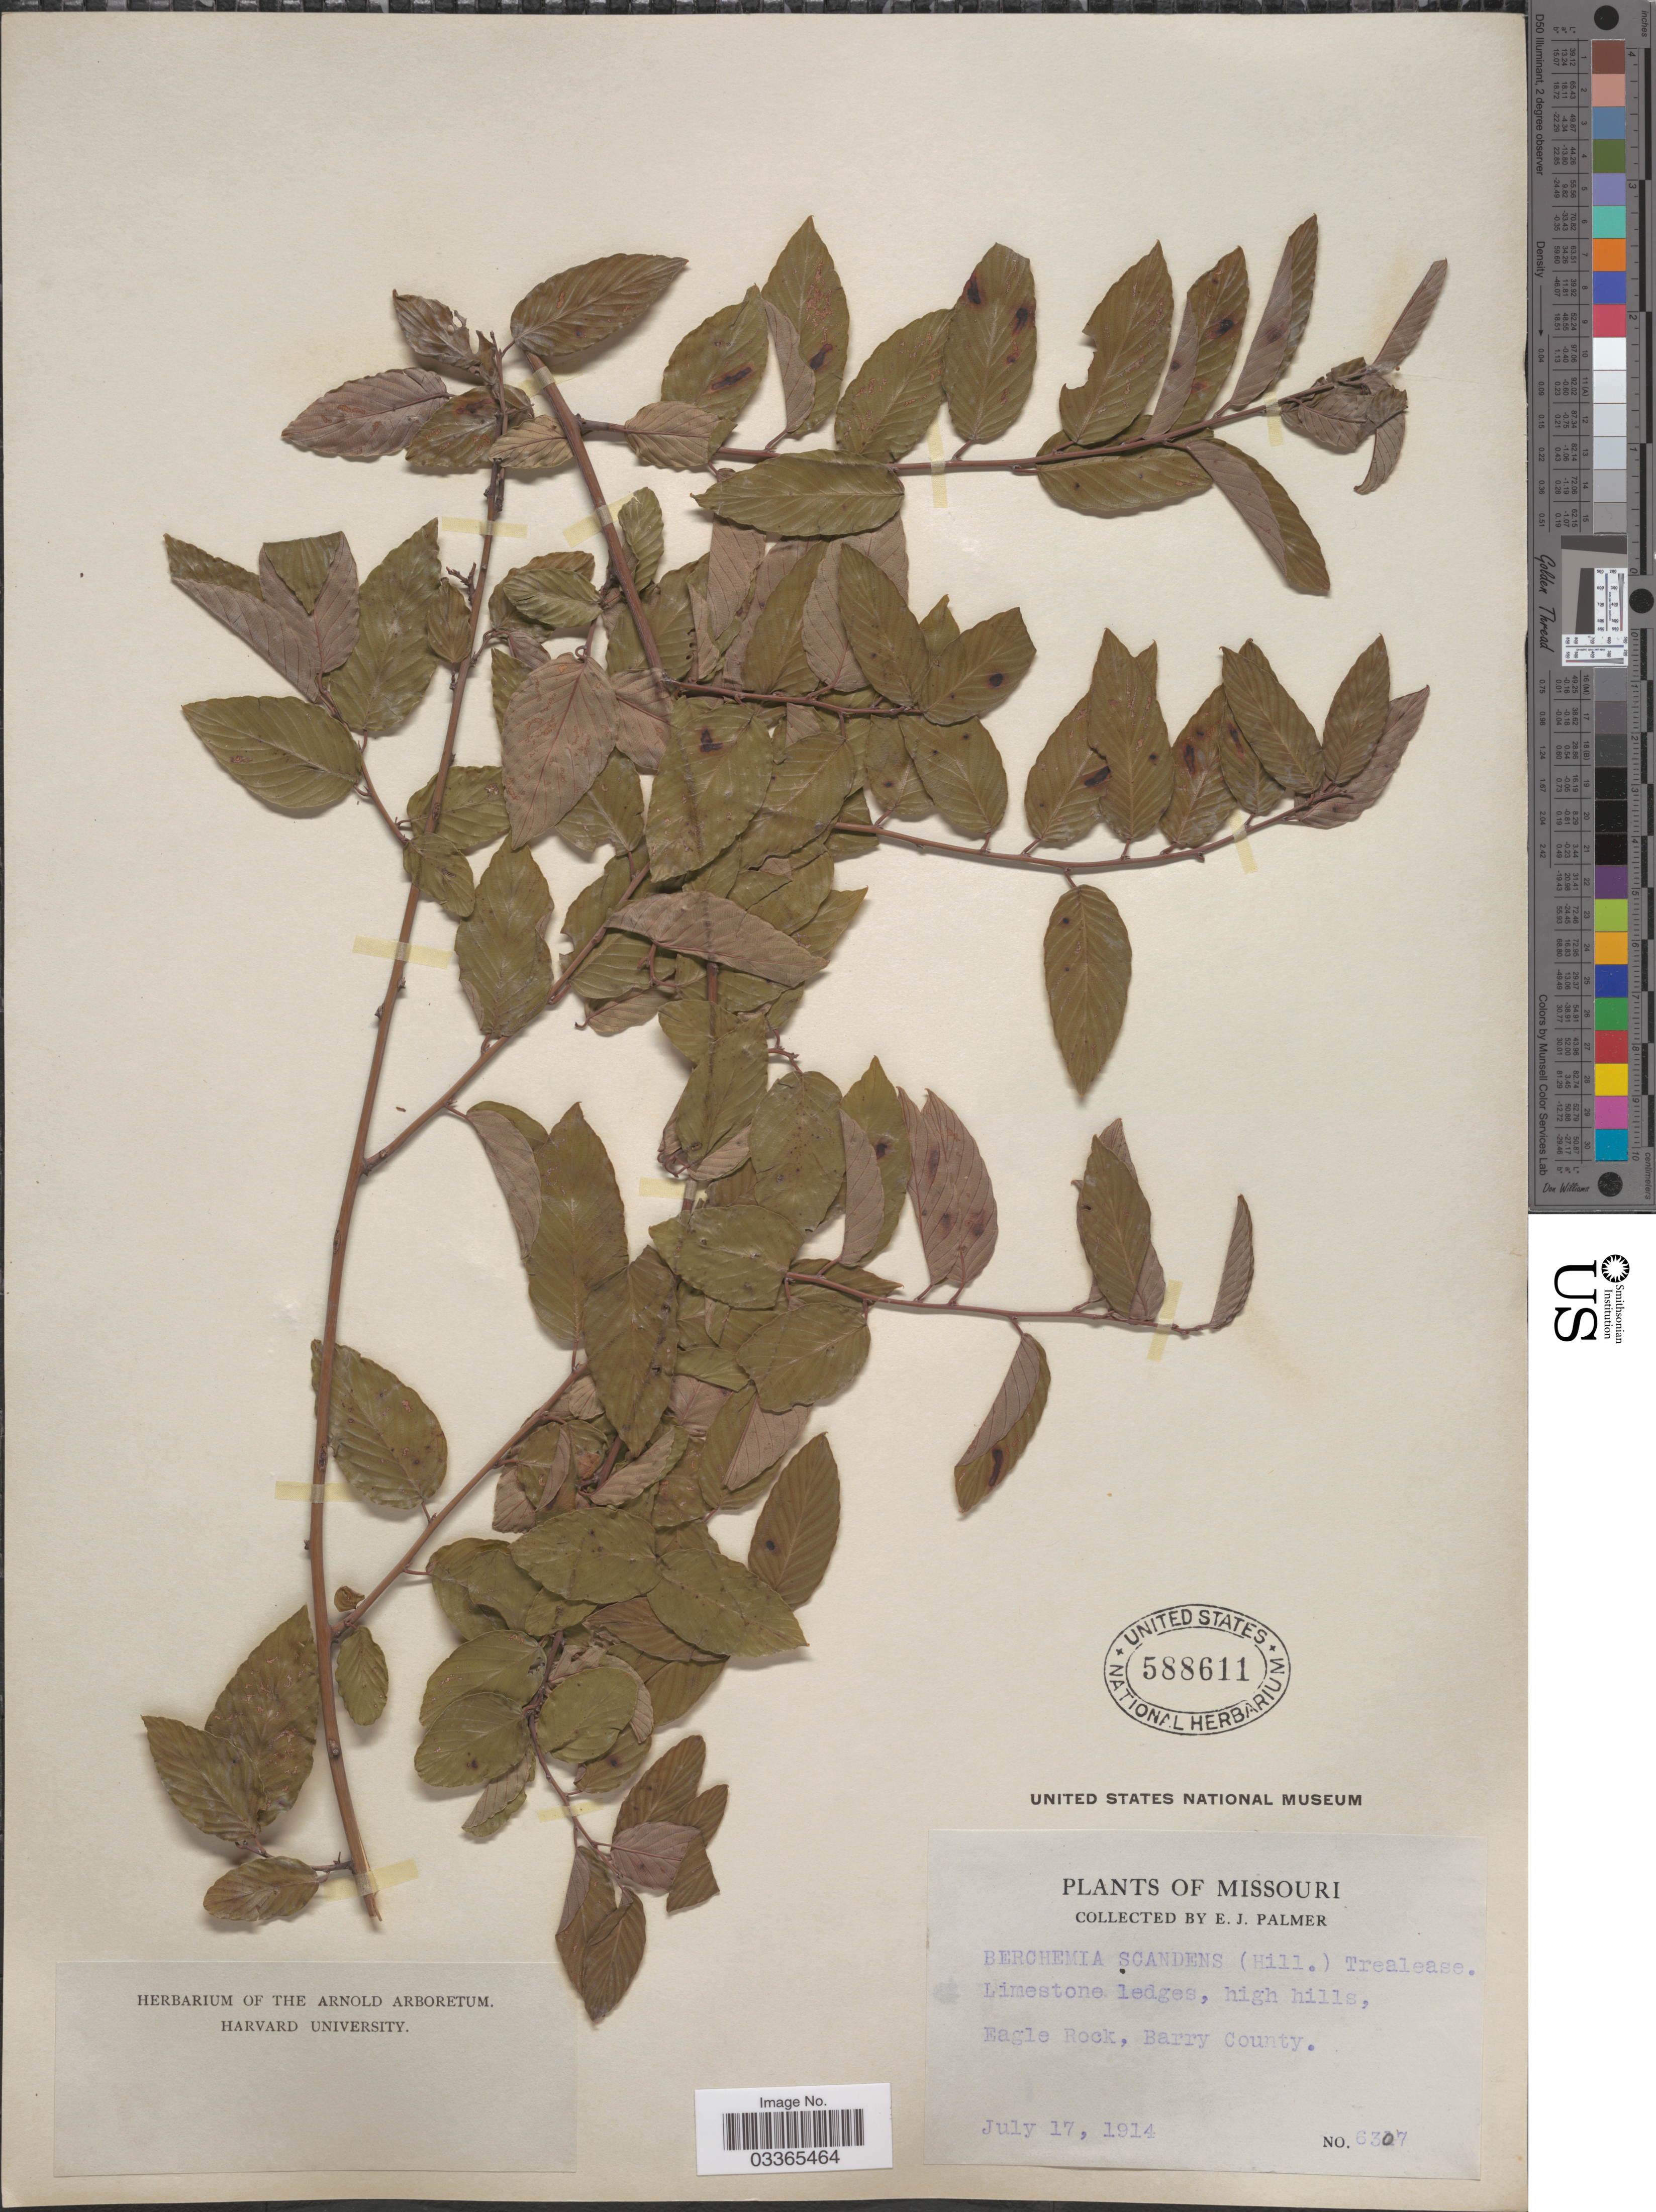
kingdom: Plantae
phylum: Tracheophyta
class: Magnoliopsida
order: Rosales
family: Rhamnaceae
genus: Berchemia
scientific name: Berchemia scandens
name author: (Hill) K. Koch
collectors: E. J. Palmer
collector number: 6307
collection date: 1914-07-17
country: United States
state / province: Missouri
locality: Eagle Rock, Barry County.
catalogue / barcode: US 588611